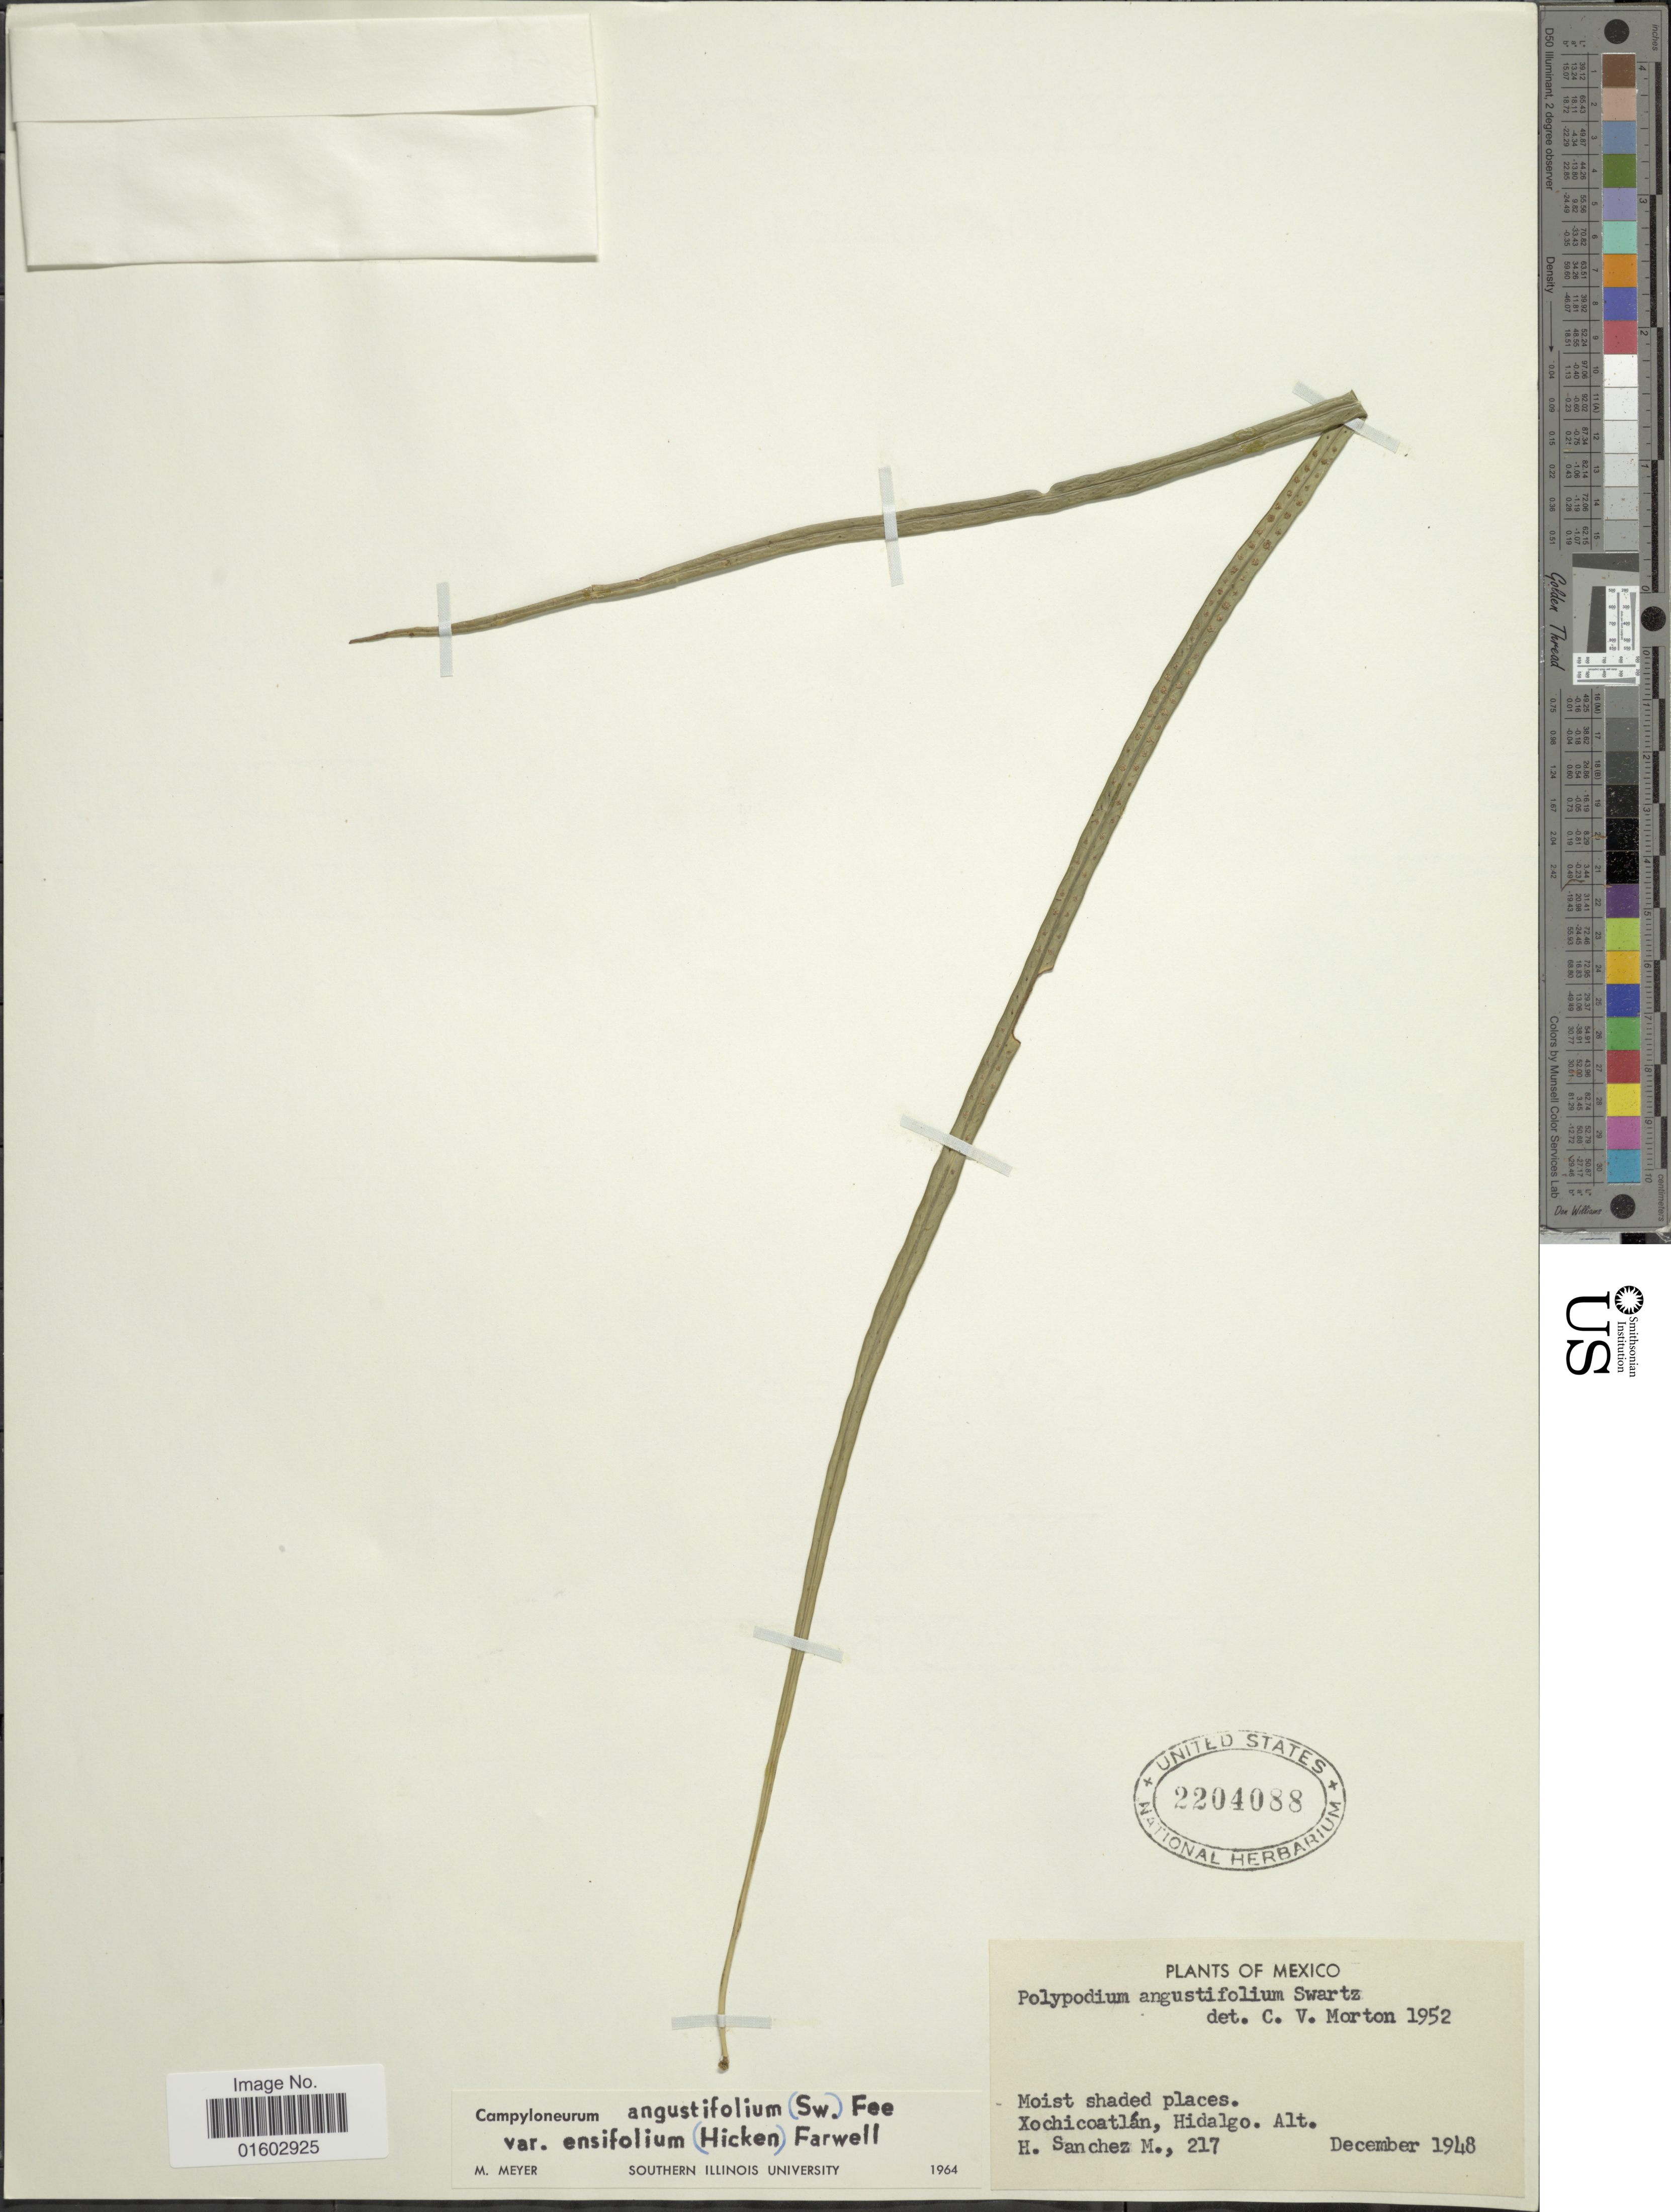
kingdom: Plantae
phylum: Tracheophyta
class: Polypodiopsida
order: Polypodiales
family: Polypodiaceae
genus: Campyloneurum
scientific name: Campyloneurum angustifolium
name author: (Sw.) Fée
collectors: H. Sánchez-Mejorada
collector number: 217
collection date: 1948-12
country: Mexico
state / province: Hidalgo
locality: Xochicoatlan, Hidalgo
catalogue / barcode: US 2204088